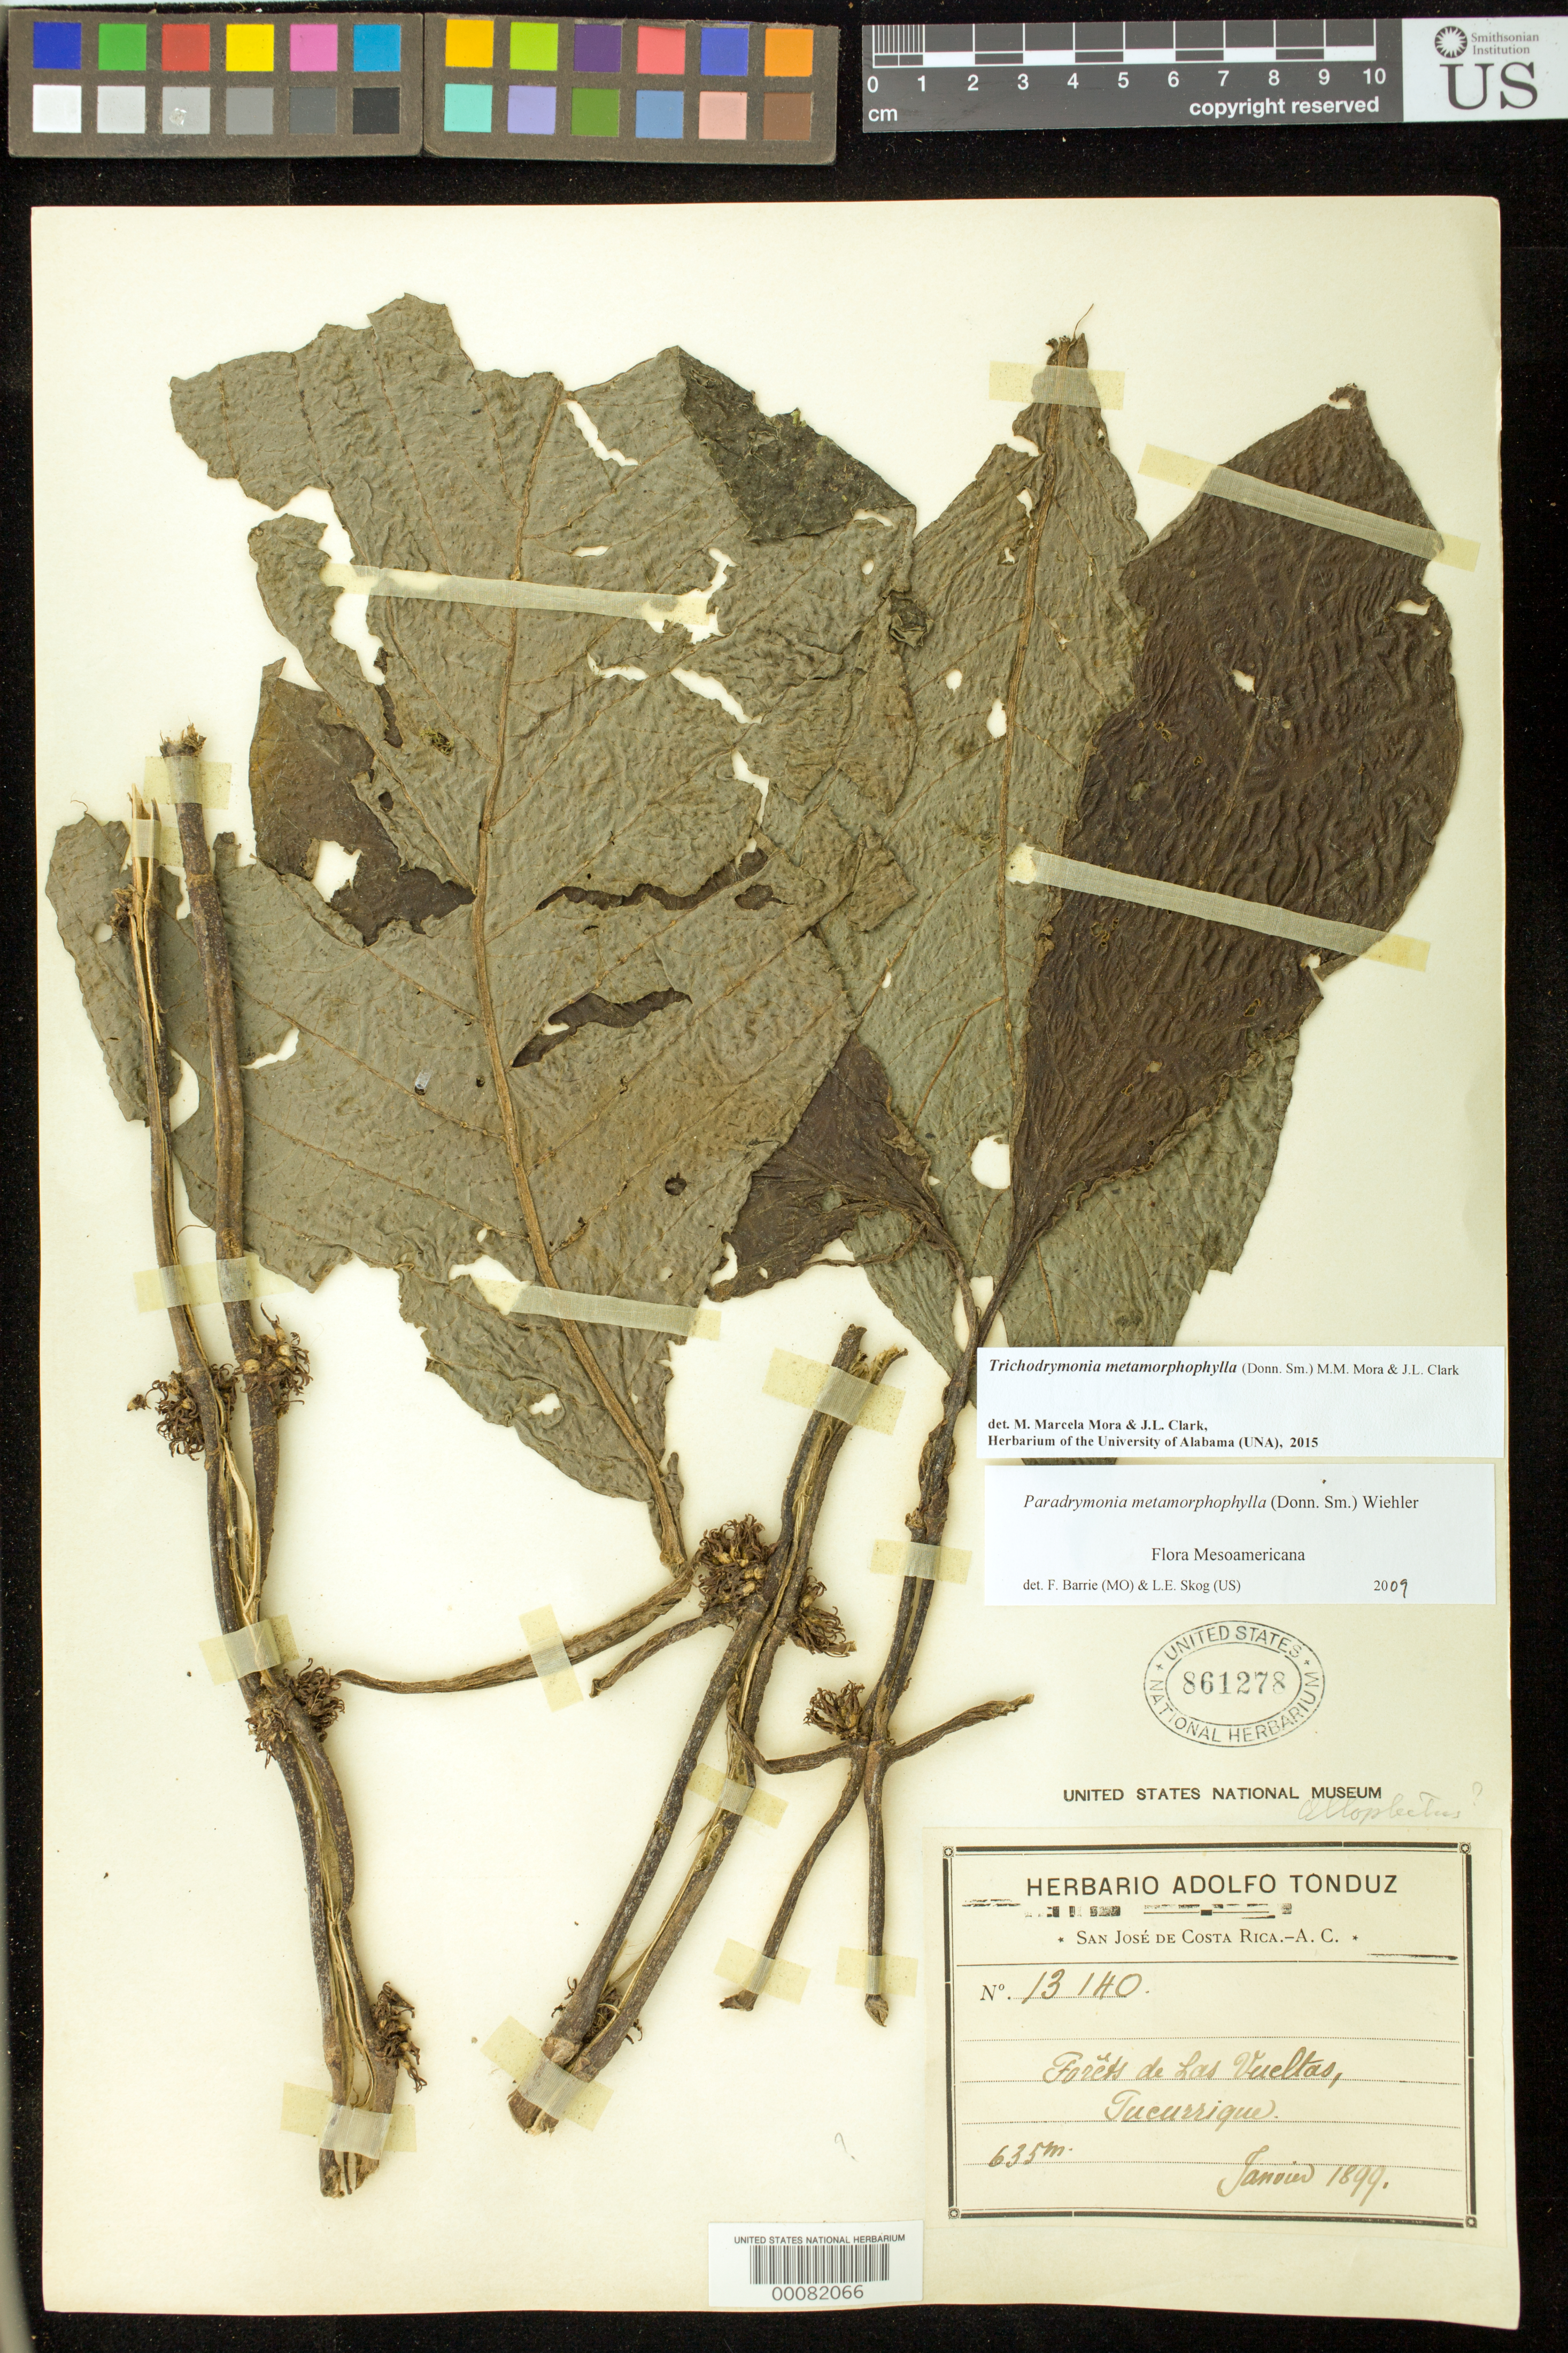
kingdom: Plantae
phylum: Tracheophyta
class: Magnoliopsida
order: Lamiales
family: Gesneriaceae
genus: Trichodrymonia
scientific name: Trichodrymonia metamorphophylla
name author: (Donn. Sm.) M.M. Mora & J.L. Clark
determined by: Mora, M. M.; Clark, J. L.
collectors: A. Tonduz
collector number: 13140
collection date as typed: Jan 1899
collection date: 1899-01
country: Costa Rica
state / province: San José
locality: Las Vueltas, Tuerrique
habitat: Forests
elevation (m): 635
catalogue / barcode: US 861278